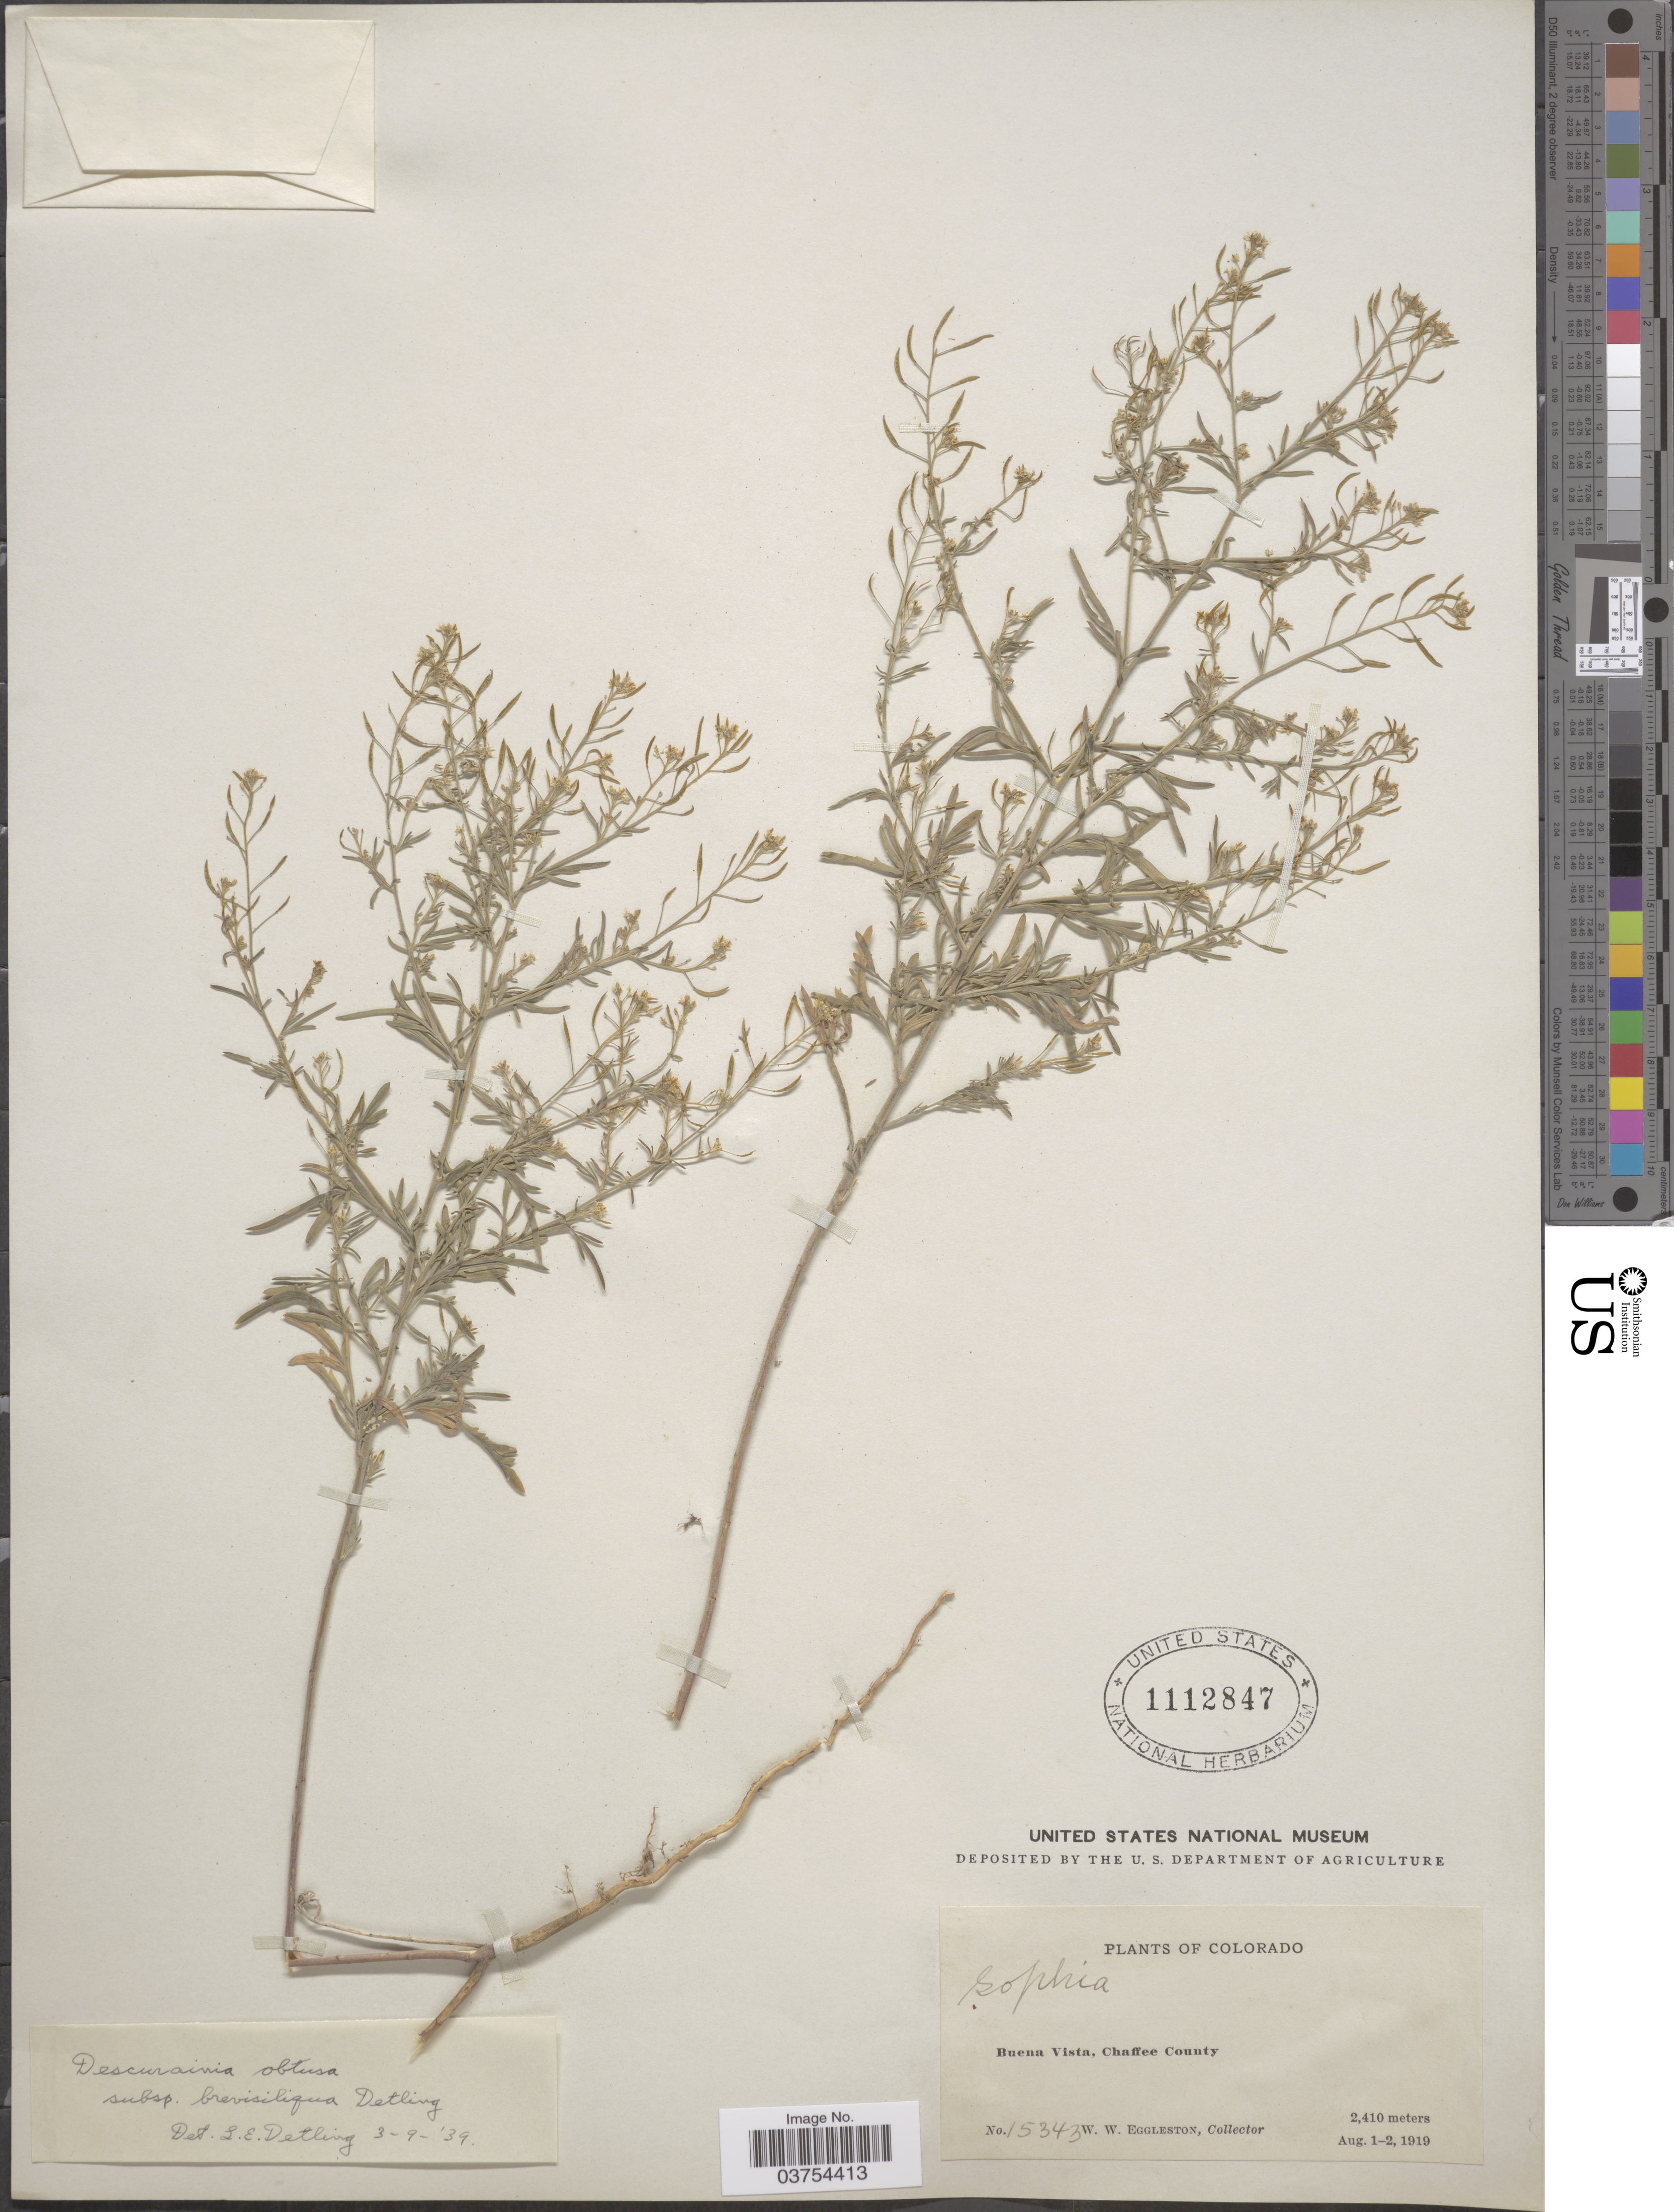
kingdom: Plantae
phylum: Tracheophyta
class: Magnoliopsida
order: Brassicales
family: Brassicaceae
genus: Descurainia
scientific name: Descurainia obtusa var. brevisiliqua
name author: (C.A. Mey.) Detling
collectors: W. W. Eggleston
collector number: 15343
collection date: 1919-08-01/1919-08-02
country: United States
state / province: Colorado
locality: Buena Vista, Chaffee County.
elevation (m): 2410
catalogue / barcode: US 1112847